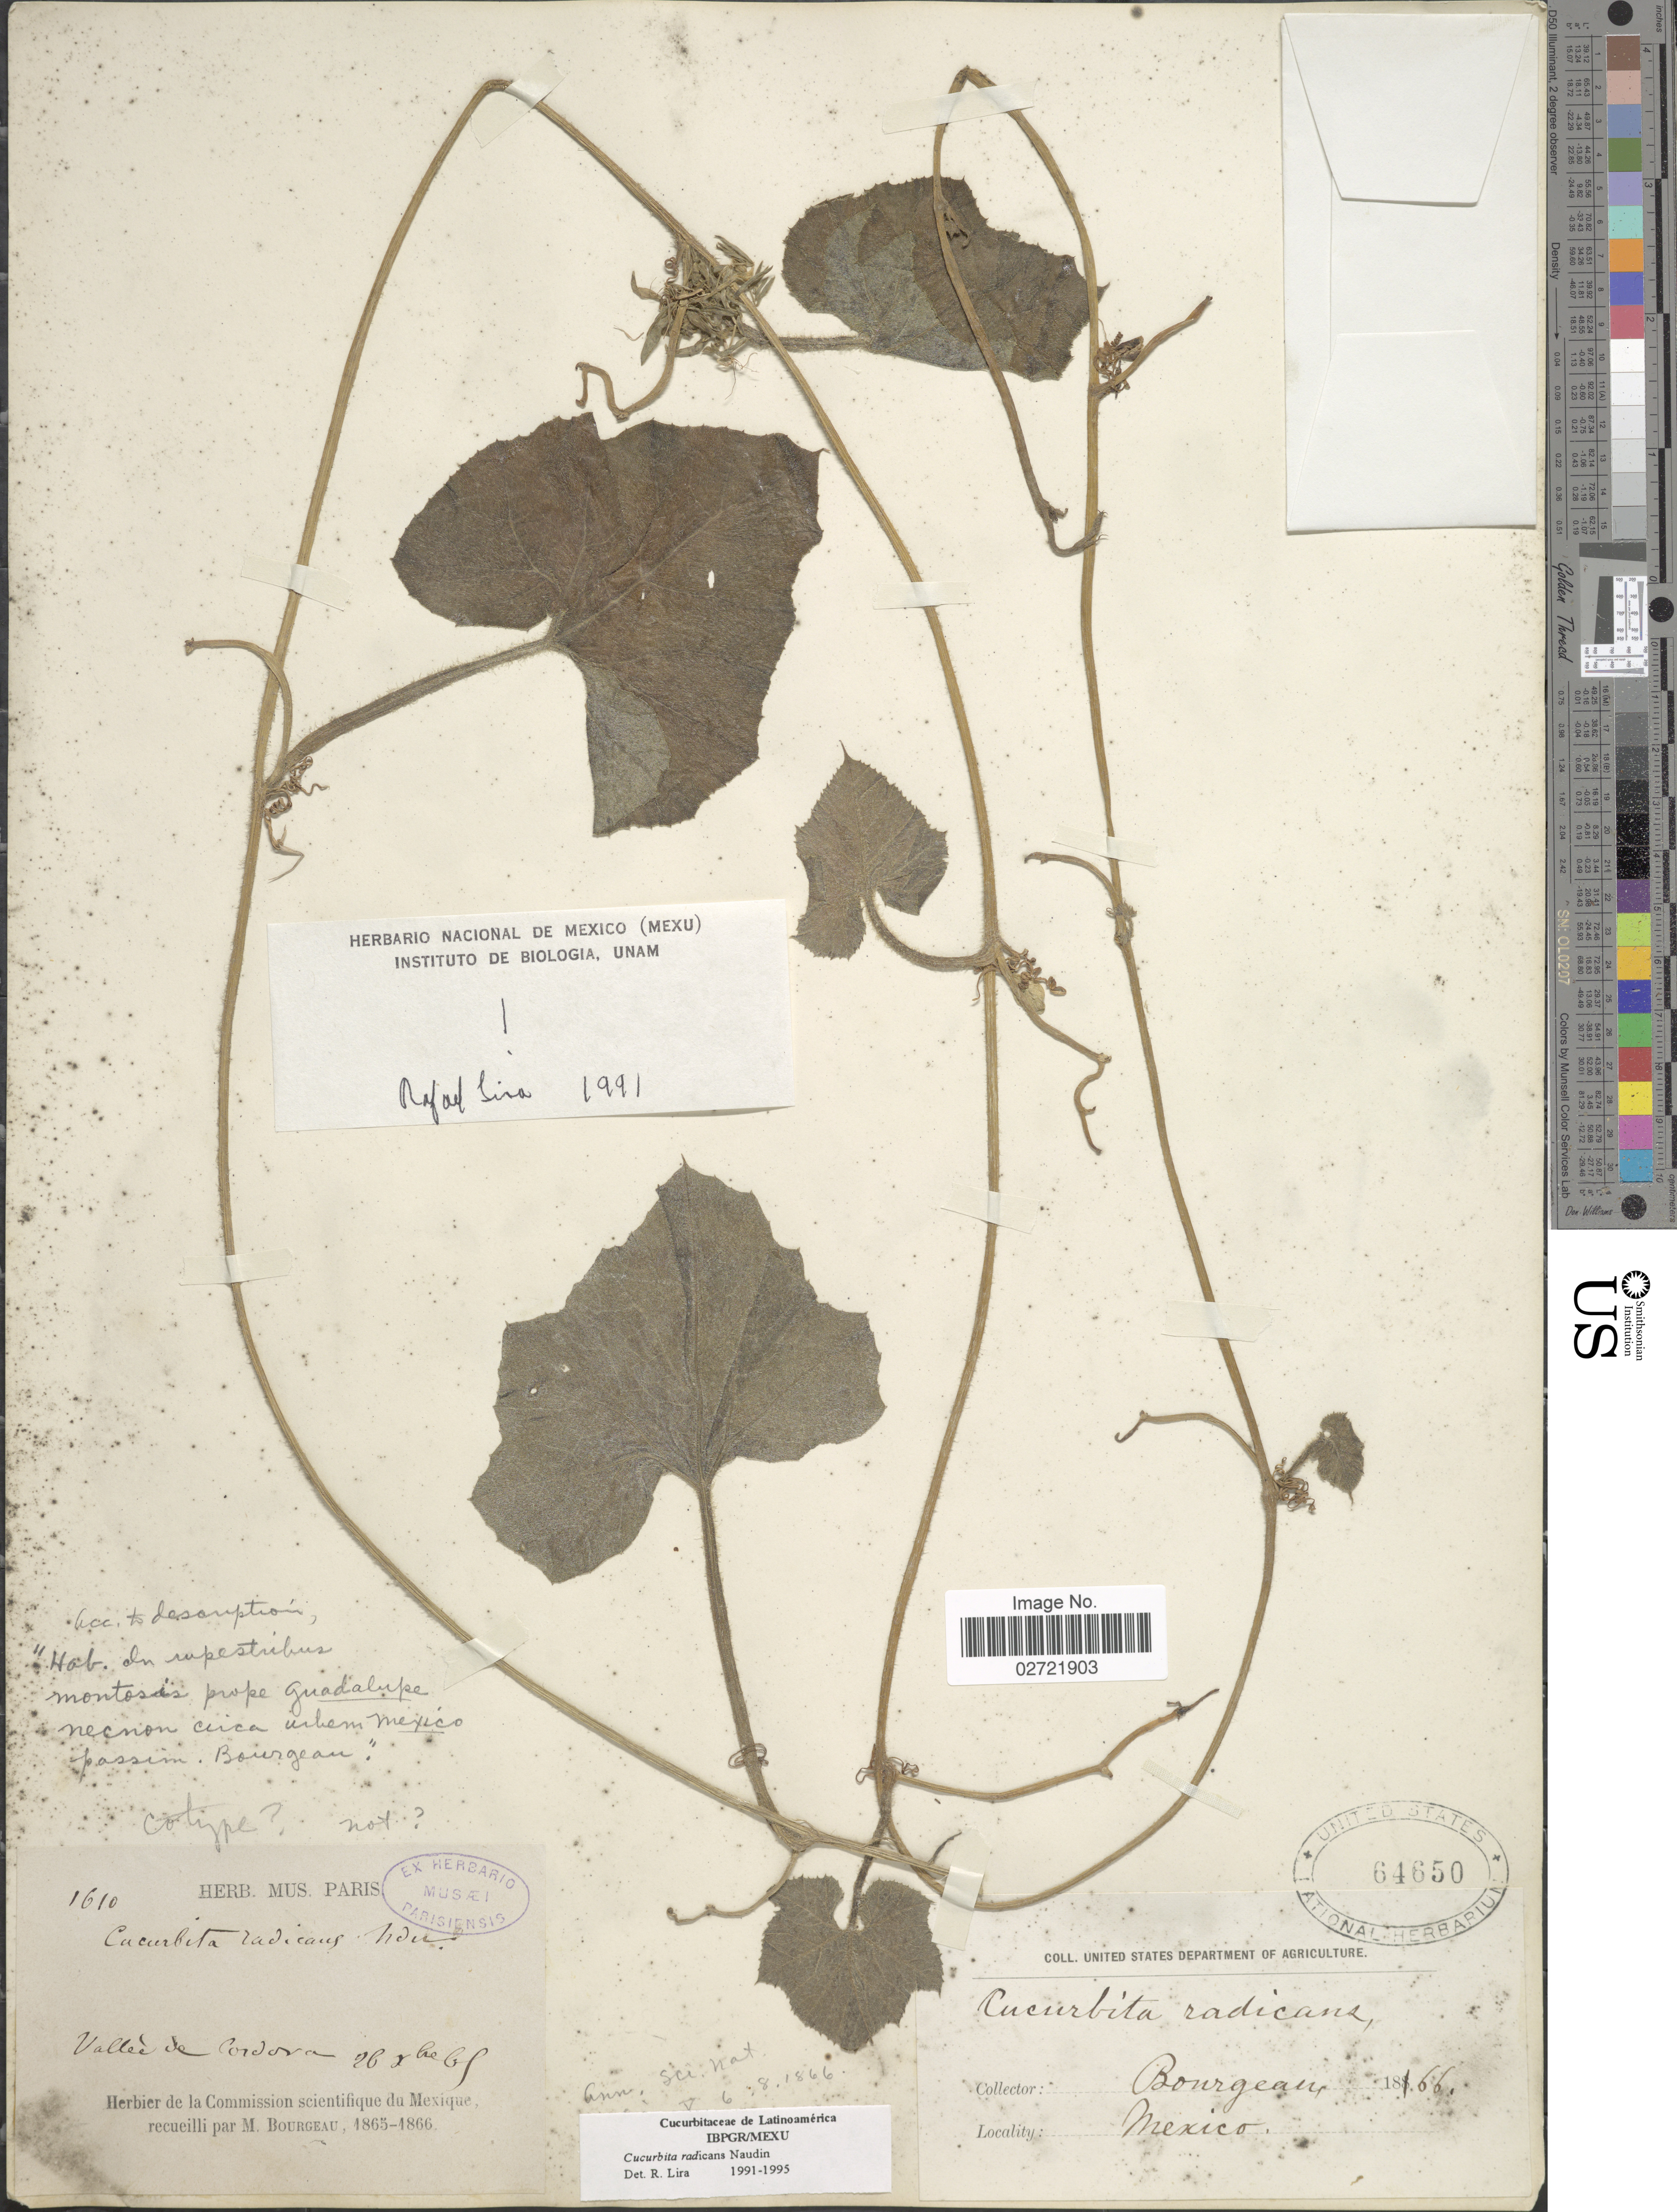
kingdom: Plantae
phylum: Tracheophyta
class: Magnoliopsida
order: Cucurbitales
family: Cucurbitaceae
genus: Cucurbita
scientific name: Cucurbita radicans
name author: Naudin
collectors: -. Bourgeau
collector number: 1610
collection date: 1866-10-26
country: Mexico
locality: Vallée de Cordova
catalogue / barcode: US 64650